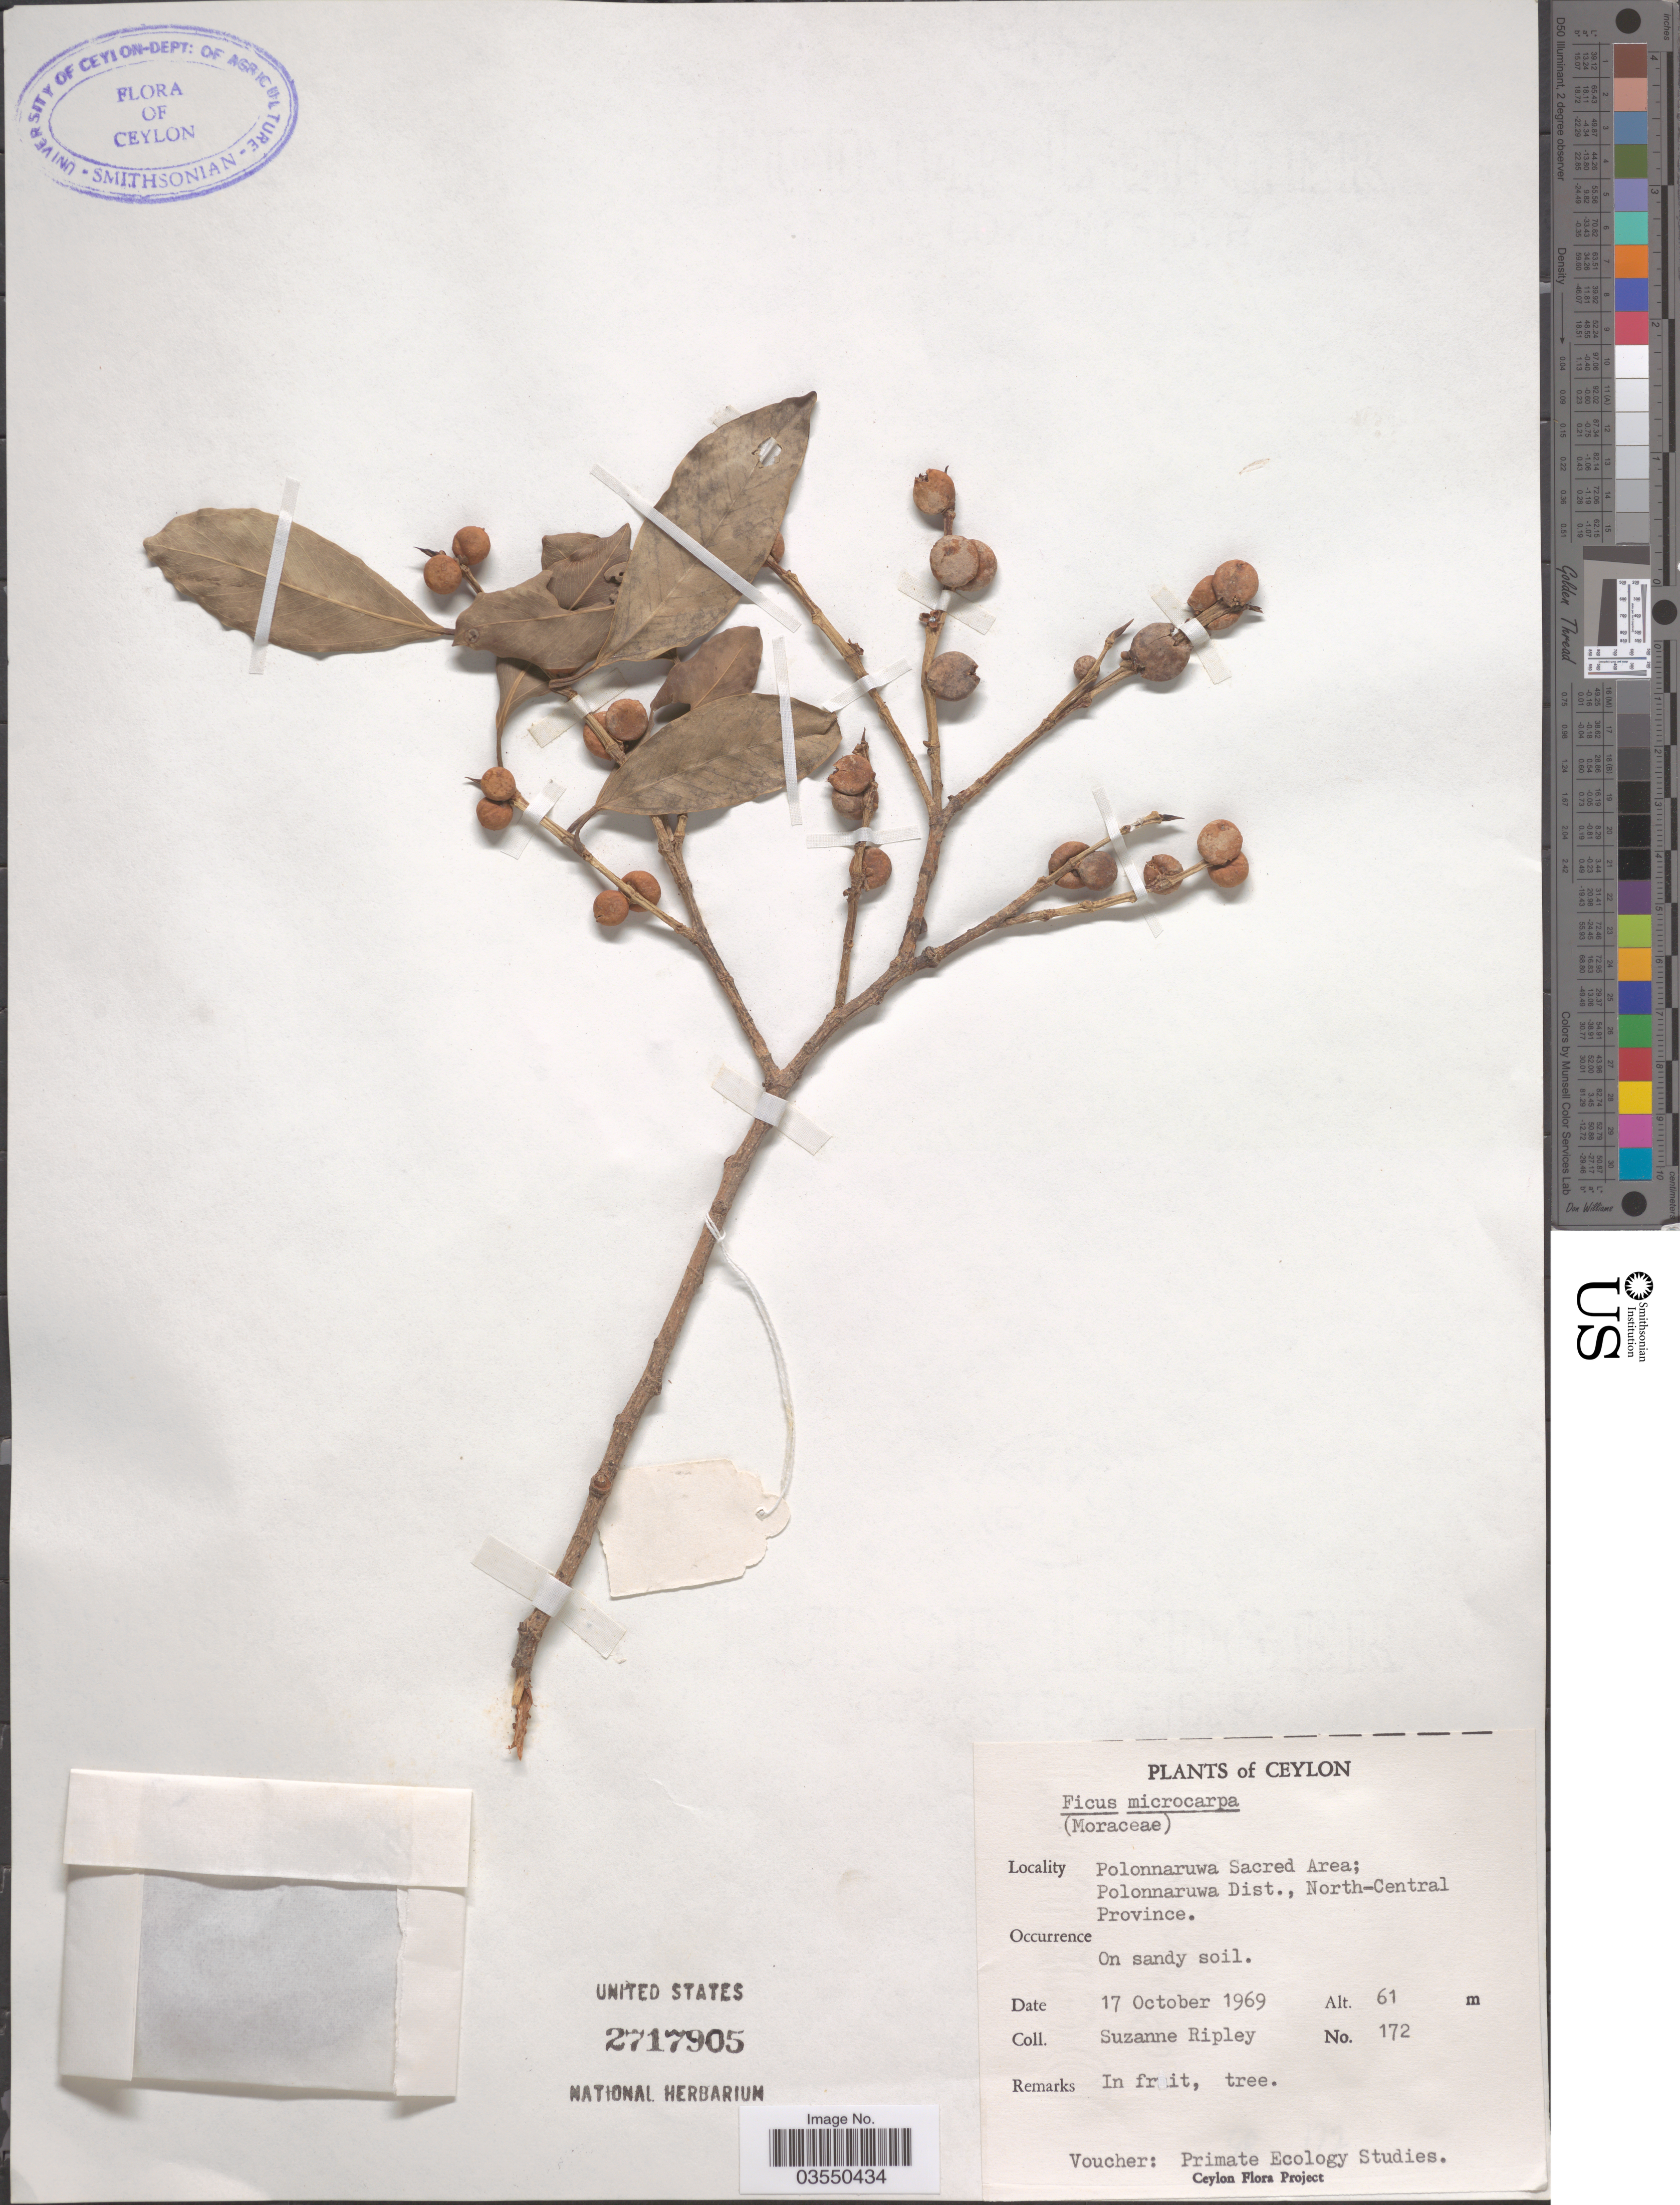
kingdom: Plantae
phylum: Tracheophyta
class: Magnoliopsida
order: Rosales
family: Moraceae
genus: Ficus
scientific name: Ficus microcarpa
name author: L. f.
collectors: S. Ripley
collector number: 172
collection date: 1969-10-17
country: Sri Lanka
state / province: North Central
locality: Ceylon. Polonnaruwa Sacred Area; Polonnaruwa Dist.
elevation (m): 61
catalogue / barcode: US 2717905